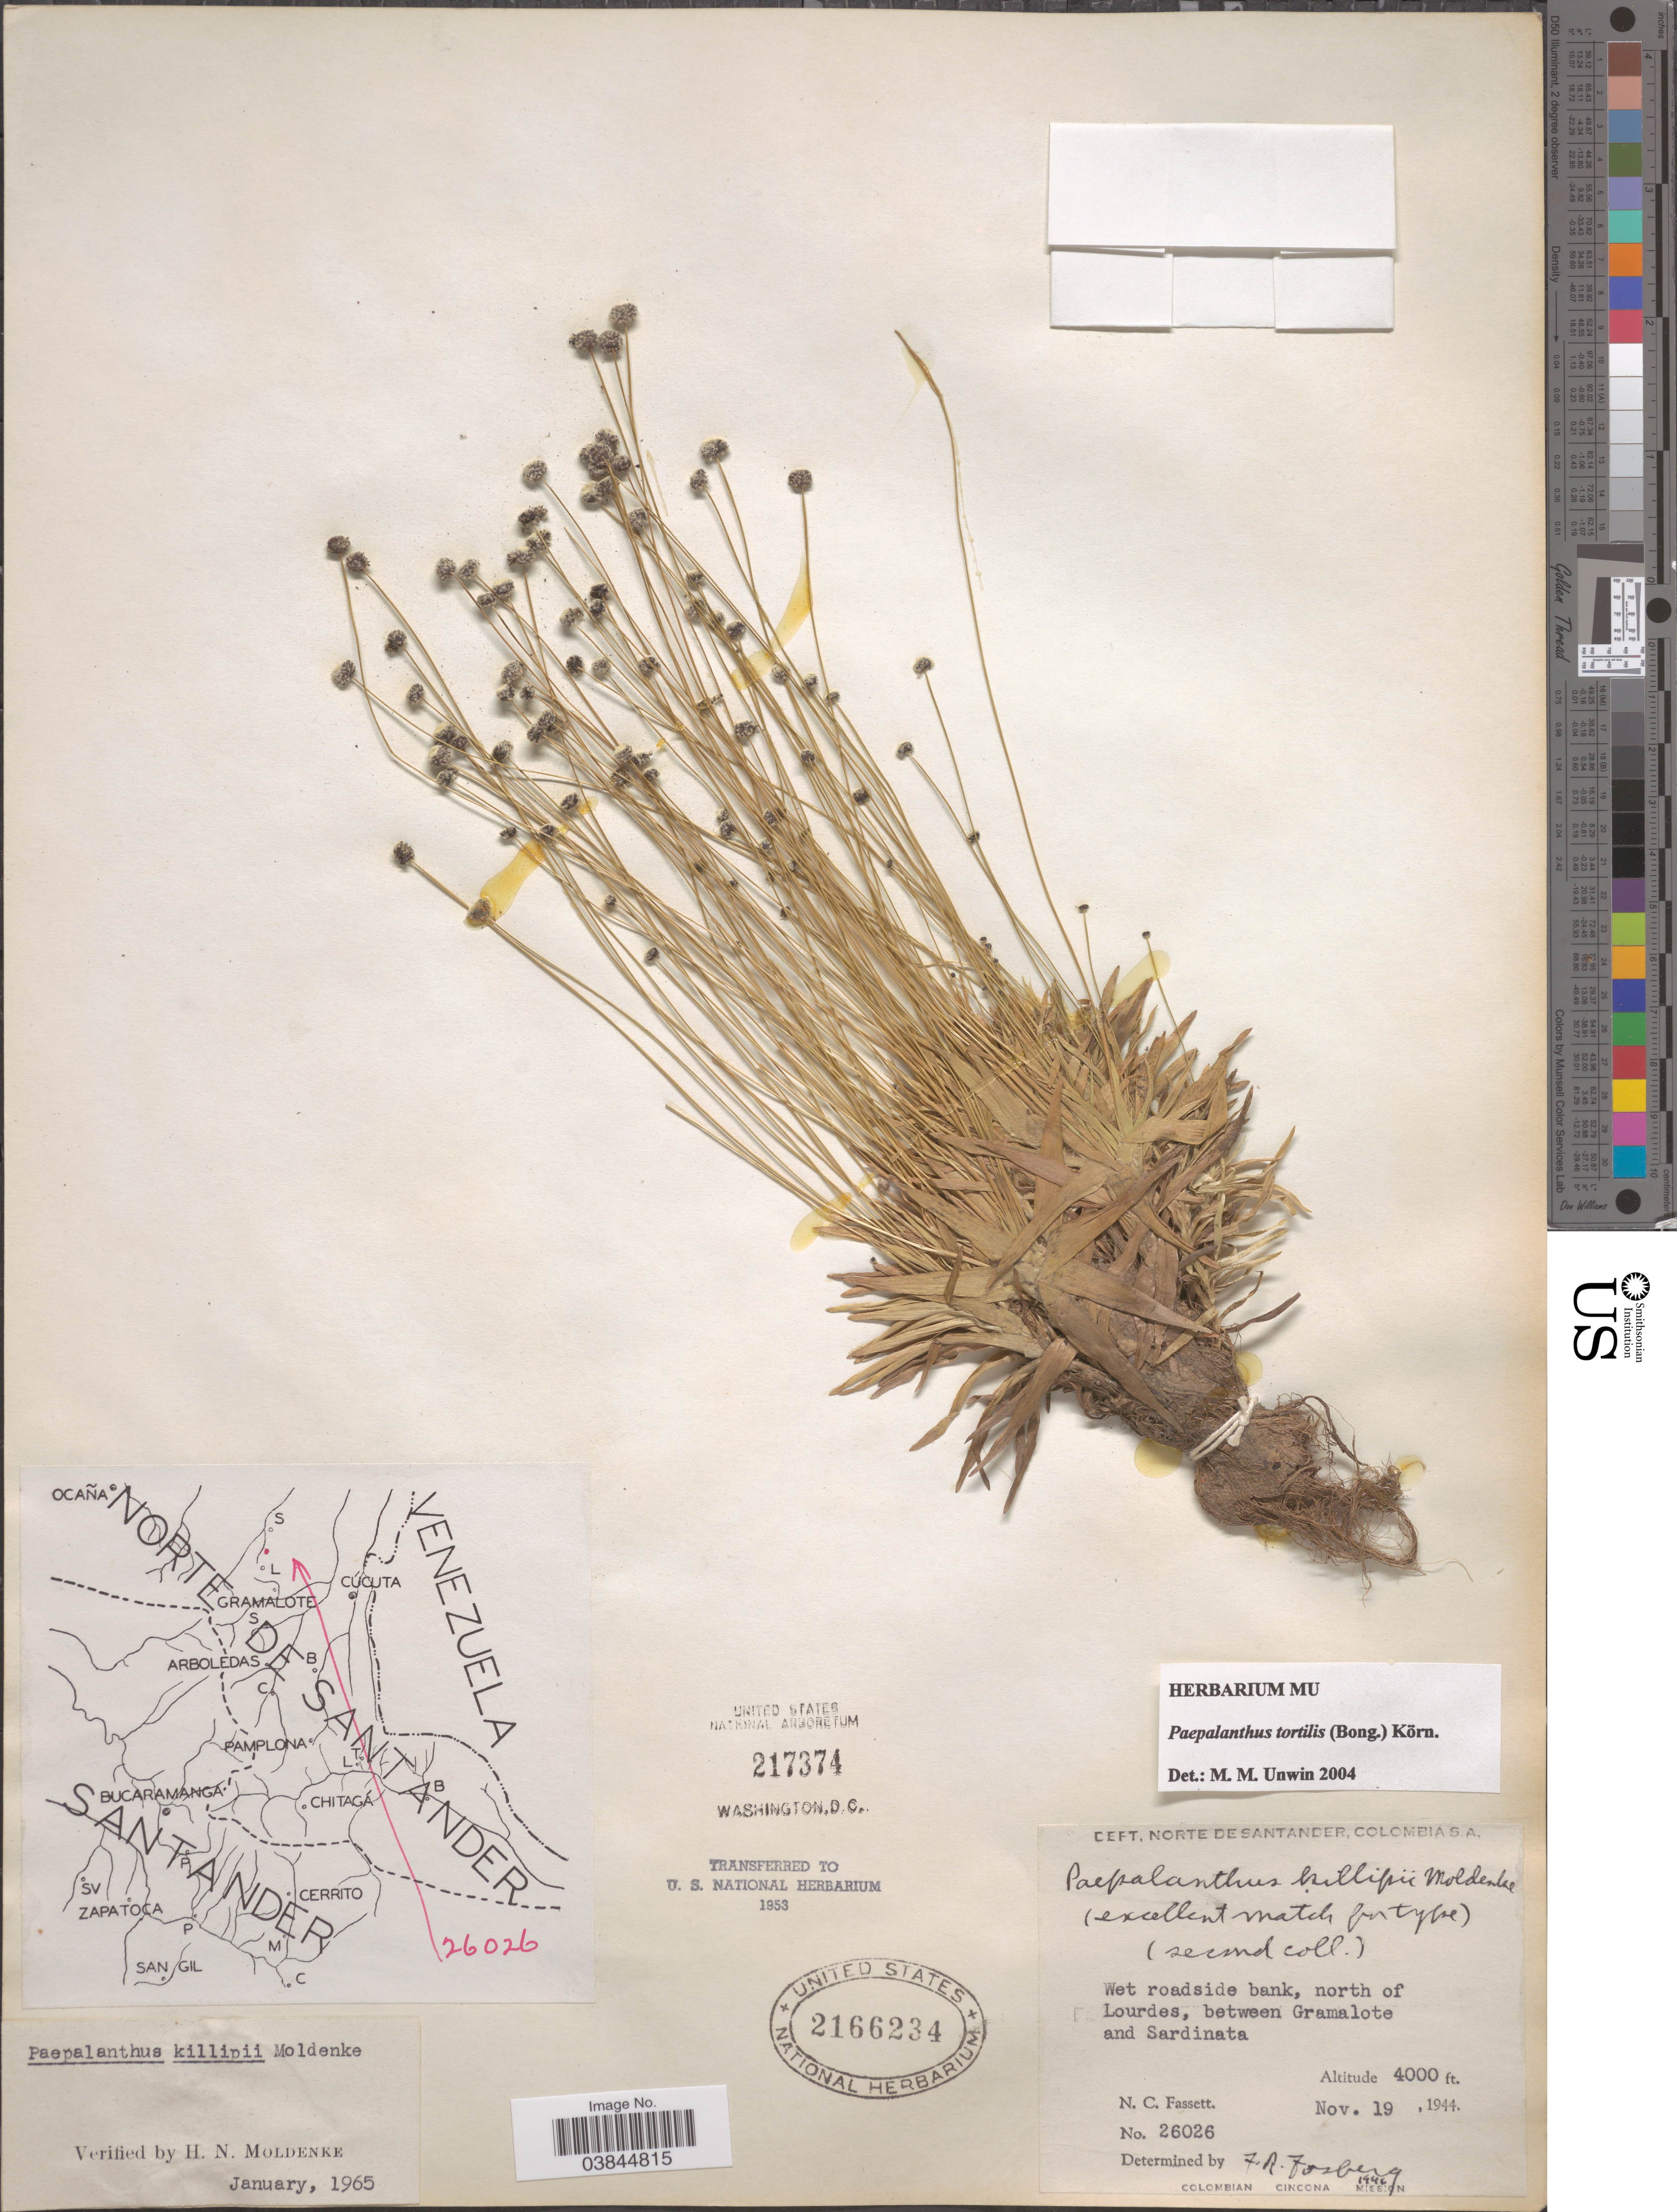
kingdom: Plantae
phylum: Tracheophyta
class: Liliopsida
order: Poales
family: Eriocaulaceae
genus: Paepalanthus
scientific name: Paepalanthus tortilis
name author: (Bong.) Koern.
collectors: N. C. Fassett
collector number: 26026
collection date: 1944-11-19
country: Colombia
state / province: Norte de Santander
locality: Dept. Norte de Santander. Wet roadside bank, north of Lourdes, between Gramalote and Sardinata.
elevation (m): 1219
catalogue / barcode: US 2166234